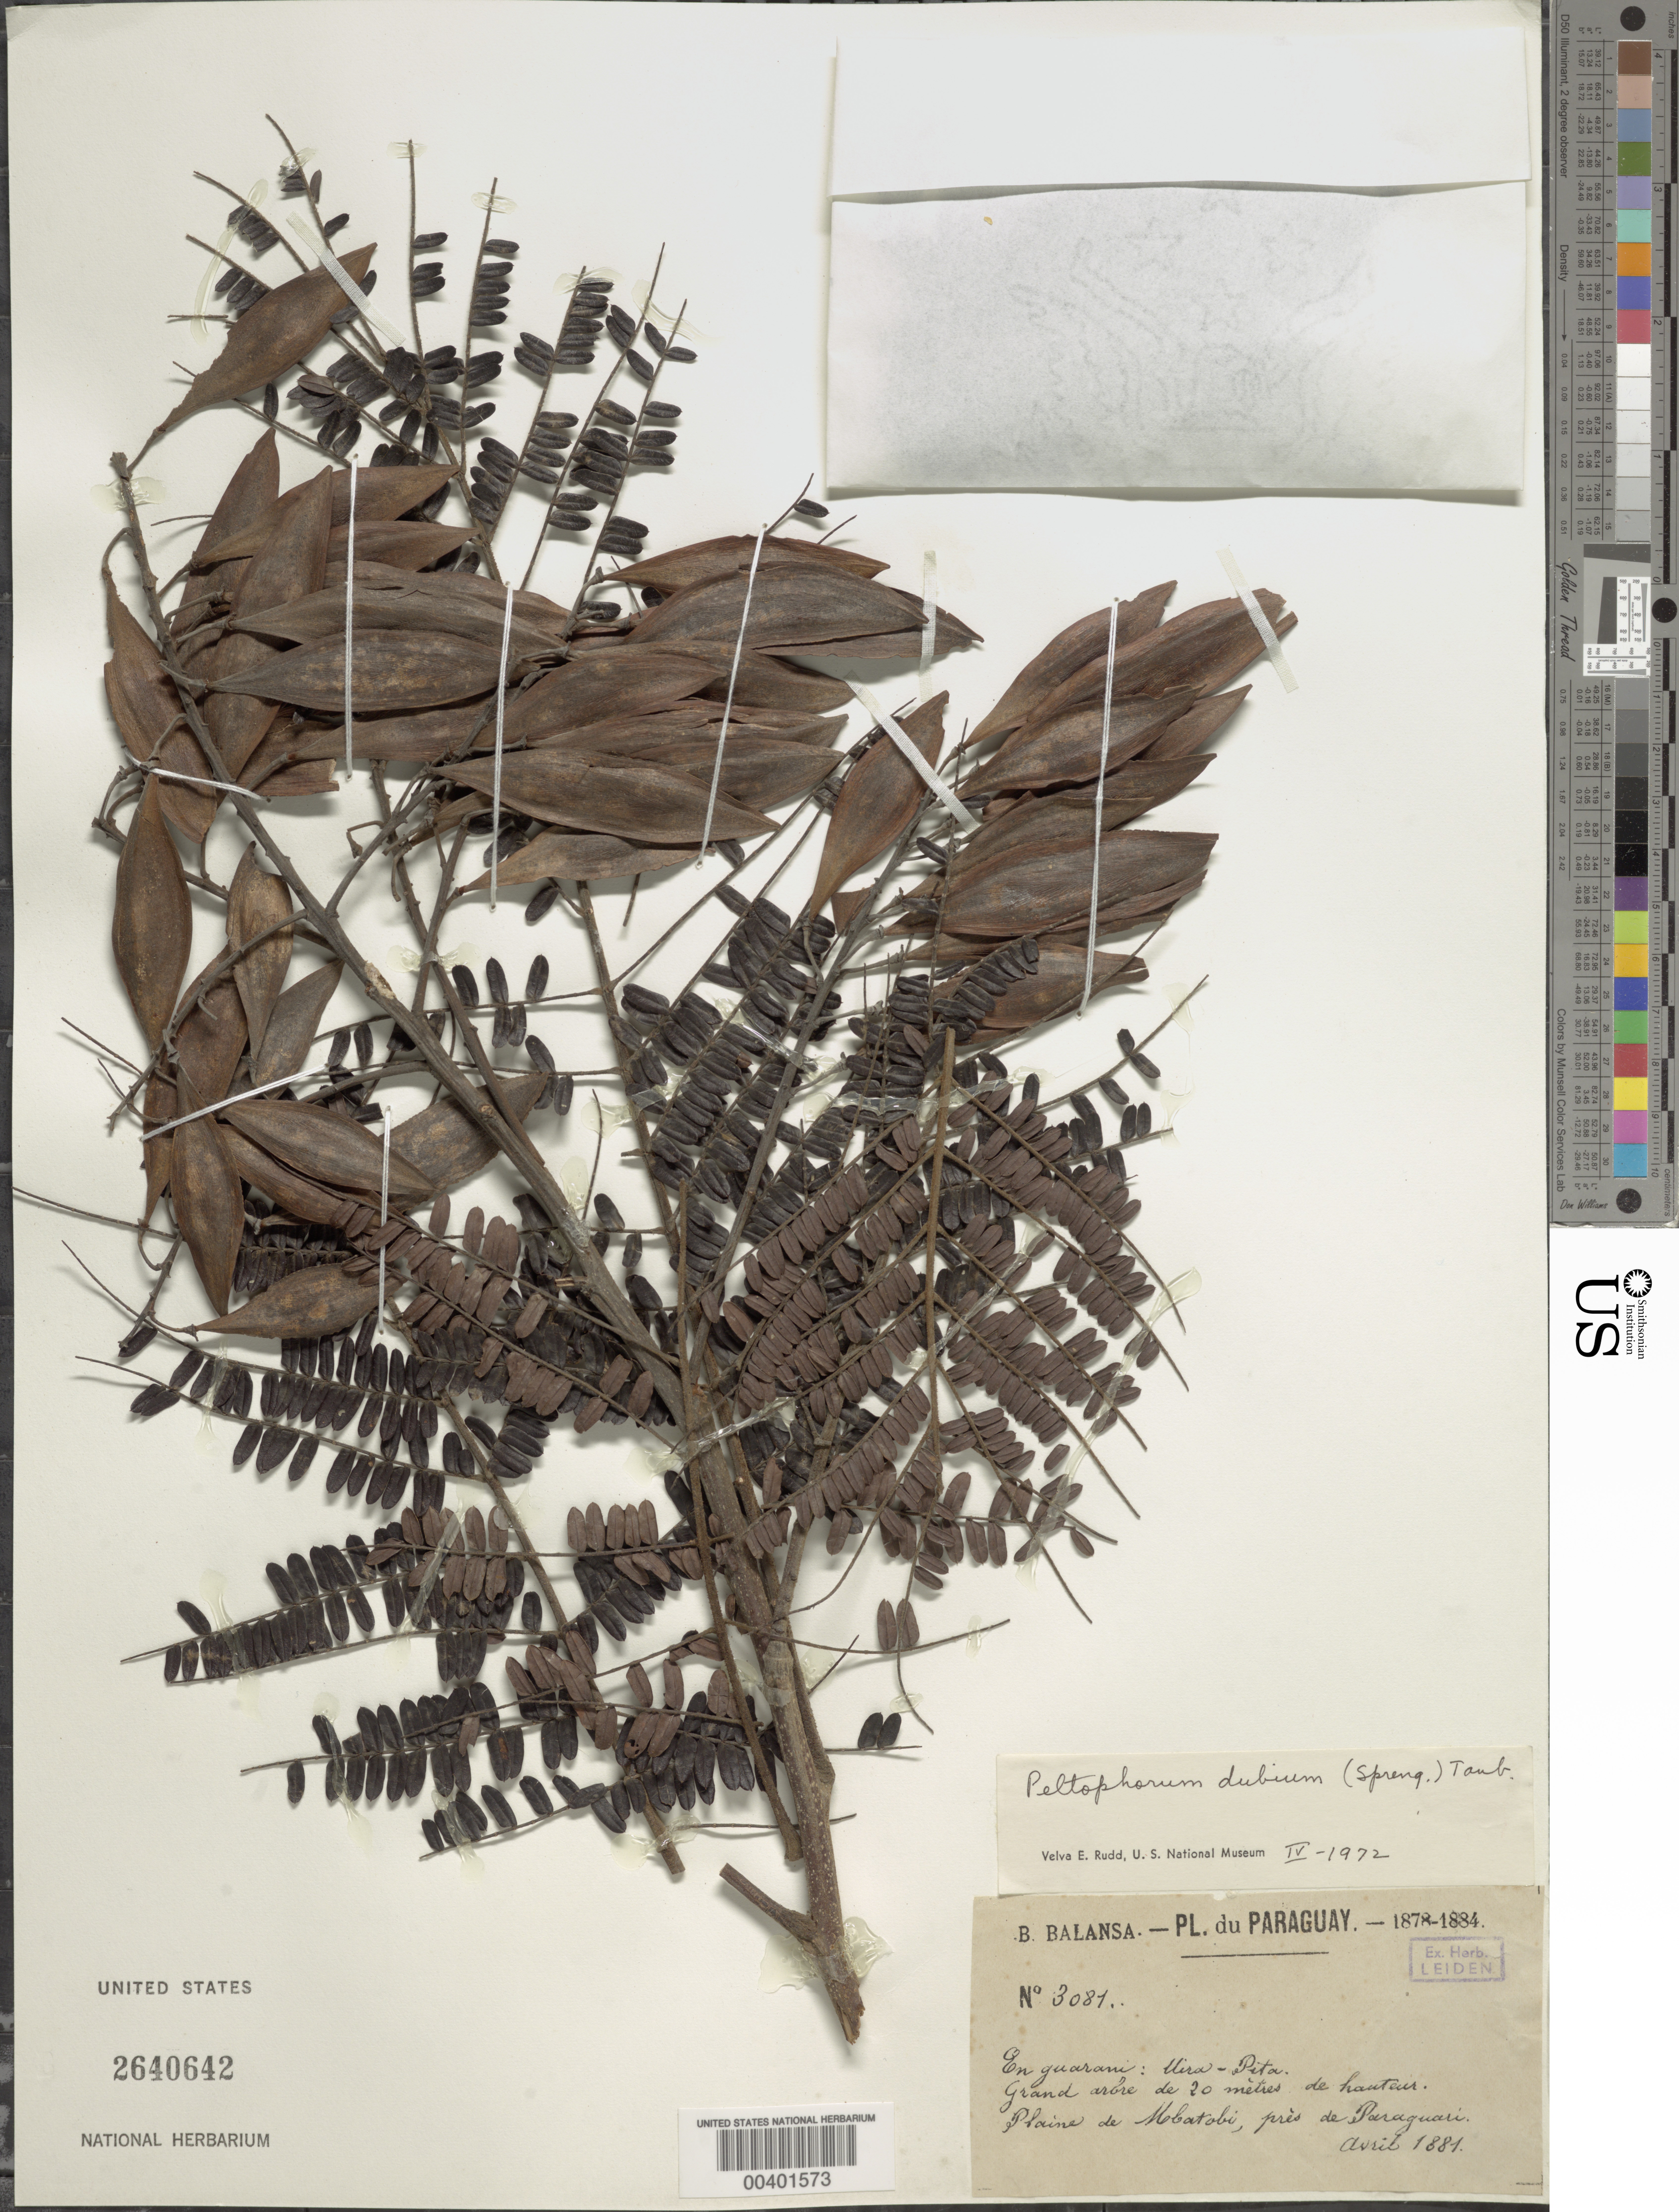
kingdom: Plantae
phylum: Tracheophyta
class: Magnoliopsida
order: Fabales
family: Fabaceae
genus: Peltophorum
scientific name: Peltophorum dubium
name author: (Spreng.) Taub.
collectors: B. Balansa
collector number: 3081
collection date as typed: Apr 1881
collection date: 1881-04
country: Paraguay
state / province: Paraguarí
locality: Plaine de mbatobi, pres de paraguari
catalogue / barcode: US 2640642